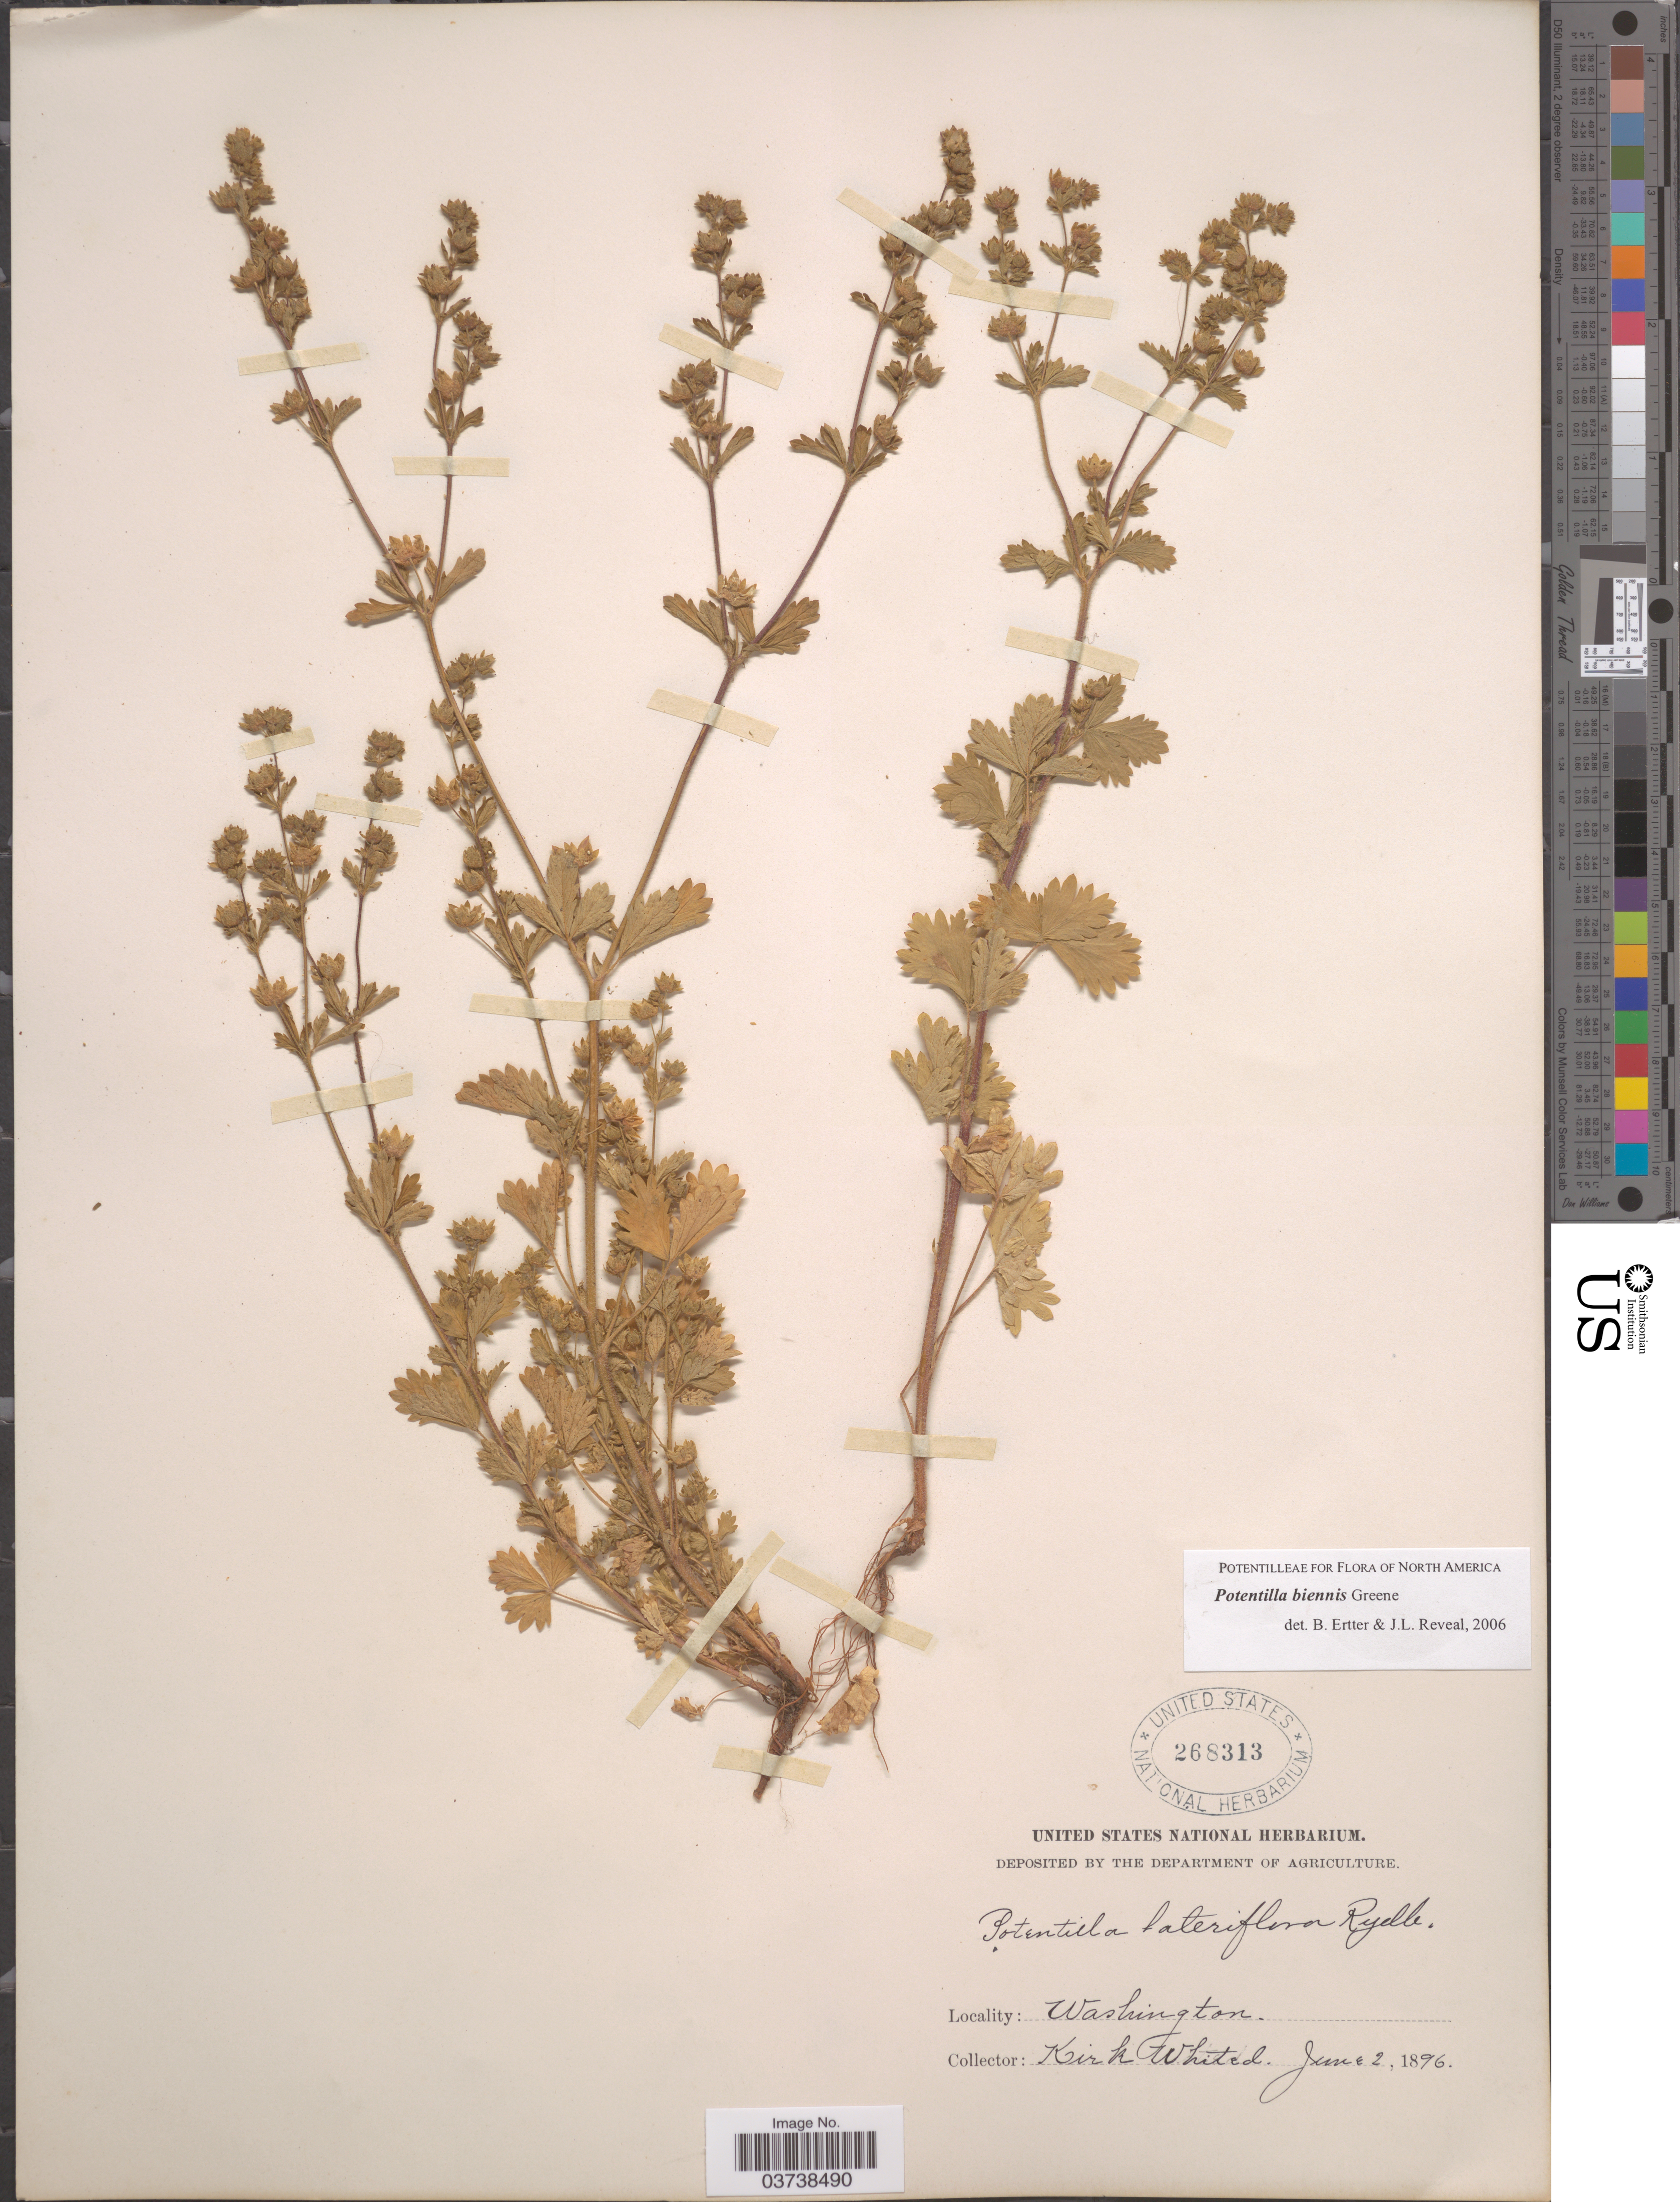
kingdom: Plantae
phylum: Tracheophyta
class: Magnoliopsida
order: Rosales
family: Rosaceae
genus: Potentilla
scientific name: Potentilla biennis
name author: Greene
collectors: K. Whited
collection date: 1896-06-02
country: United States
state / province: Washington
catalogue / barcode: US 268313